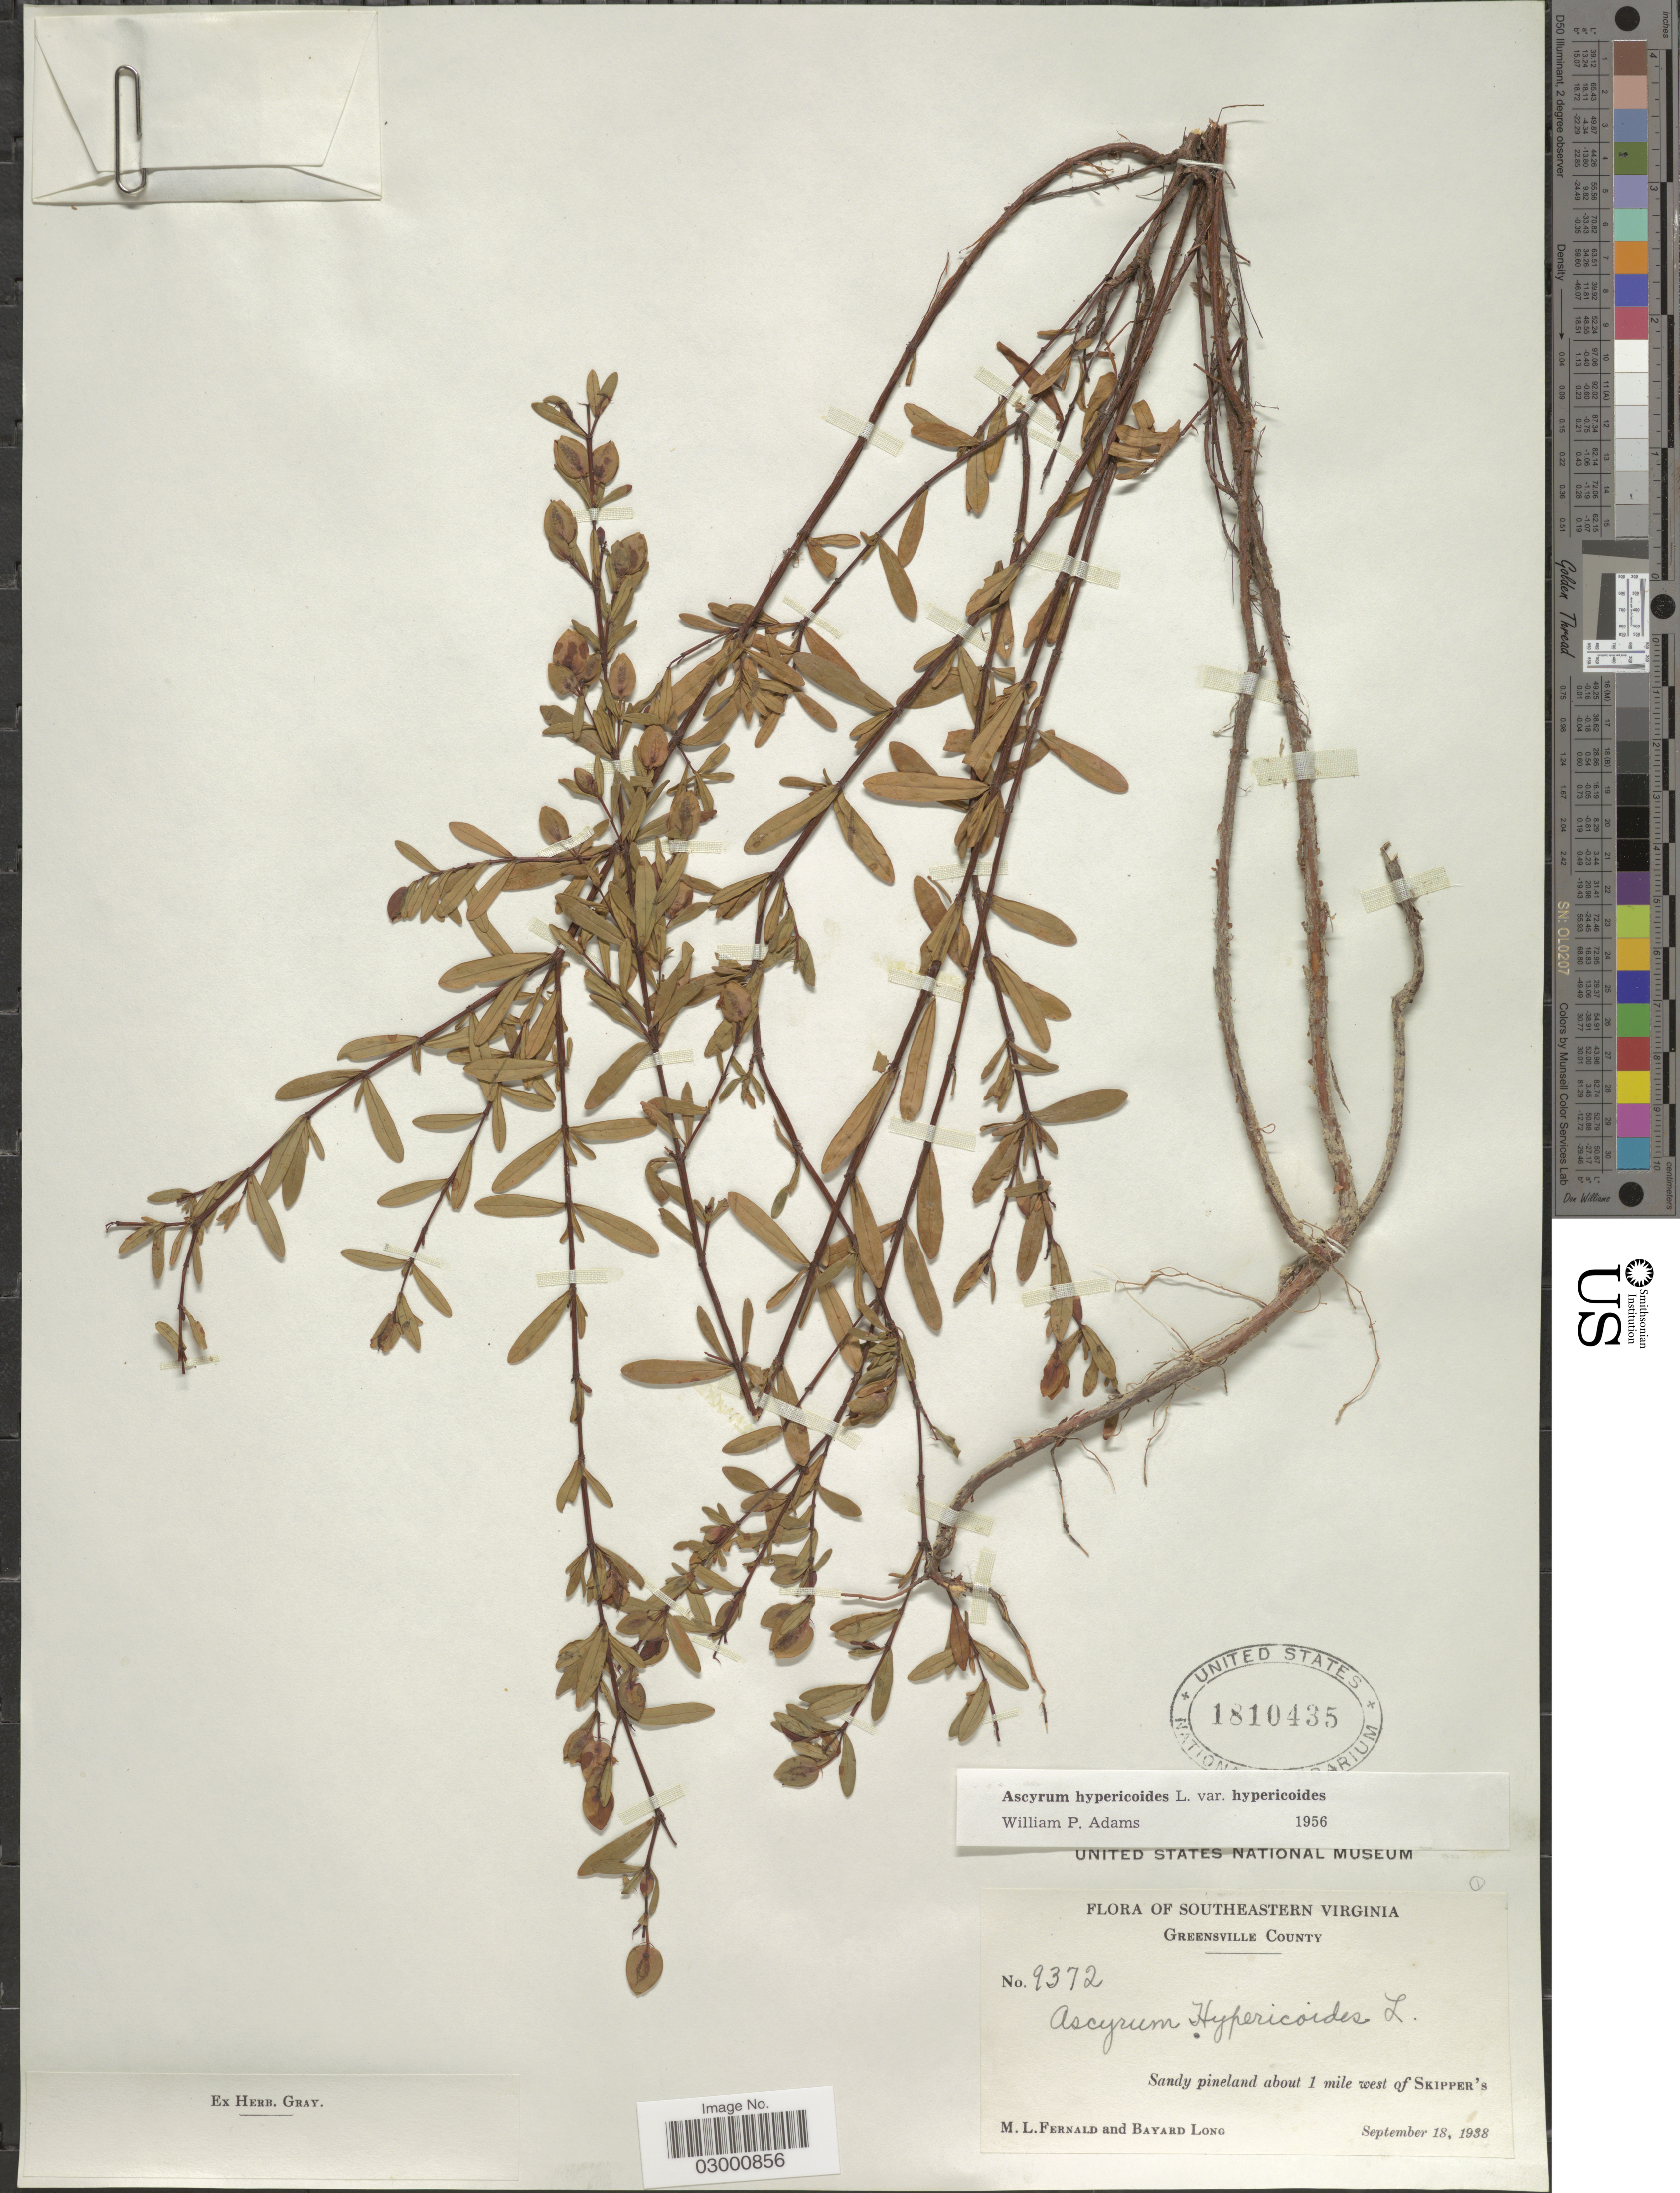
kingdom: Plantae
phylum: Tracheophyta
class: Magnoliopsida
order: Malpighiales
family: Hypericaceae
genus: Hypericum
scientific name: Hypericum hypericoides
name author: (L.) Crantz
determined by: Strong, Mark T., (BOT), Smithsonian Institution - National Museum of Natural History (UNITED STATES)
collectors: M. L. Fernald & B. Long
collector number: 9372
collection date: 1938-09-18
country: United States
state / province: Virginia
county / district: Greensville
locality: Southeastern Virginia. Greensville County. Sandy pineland about 1 mile west of Skipper's.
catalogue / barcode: US 1810435